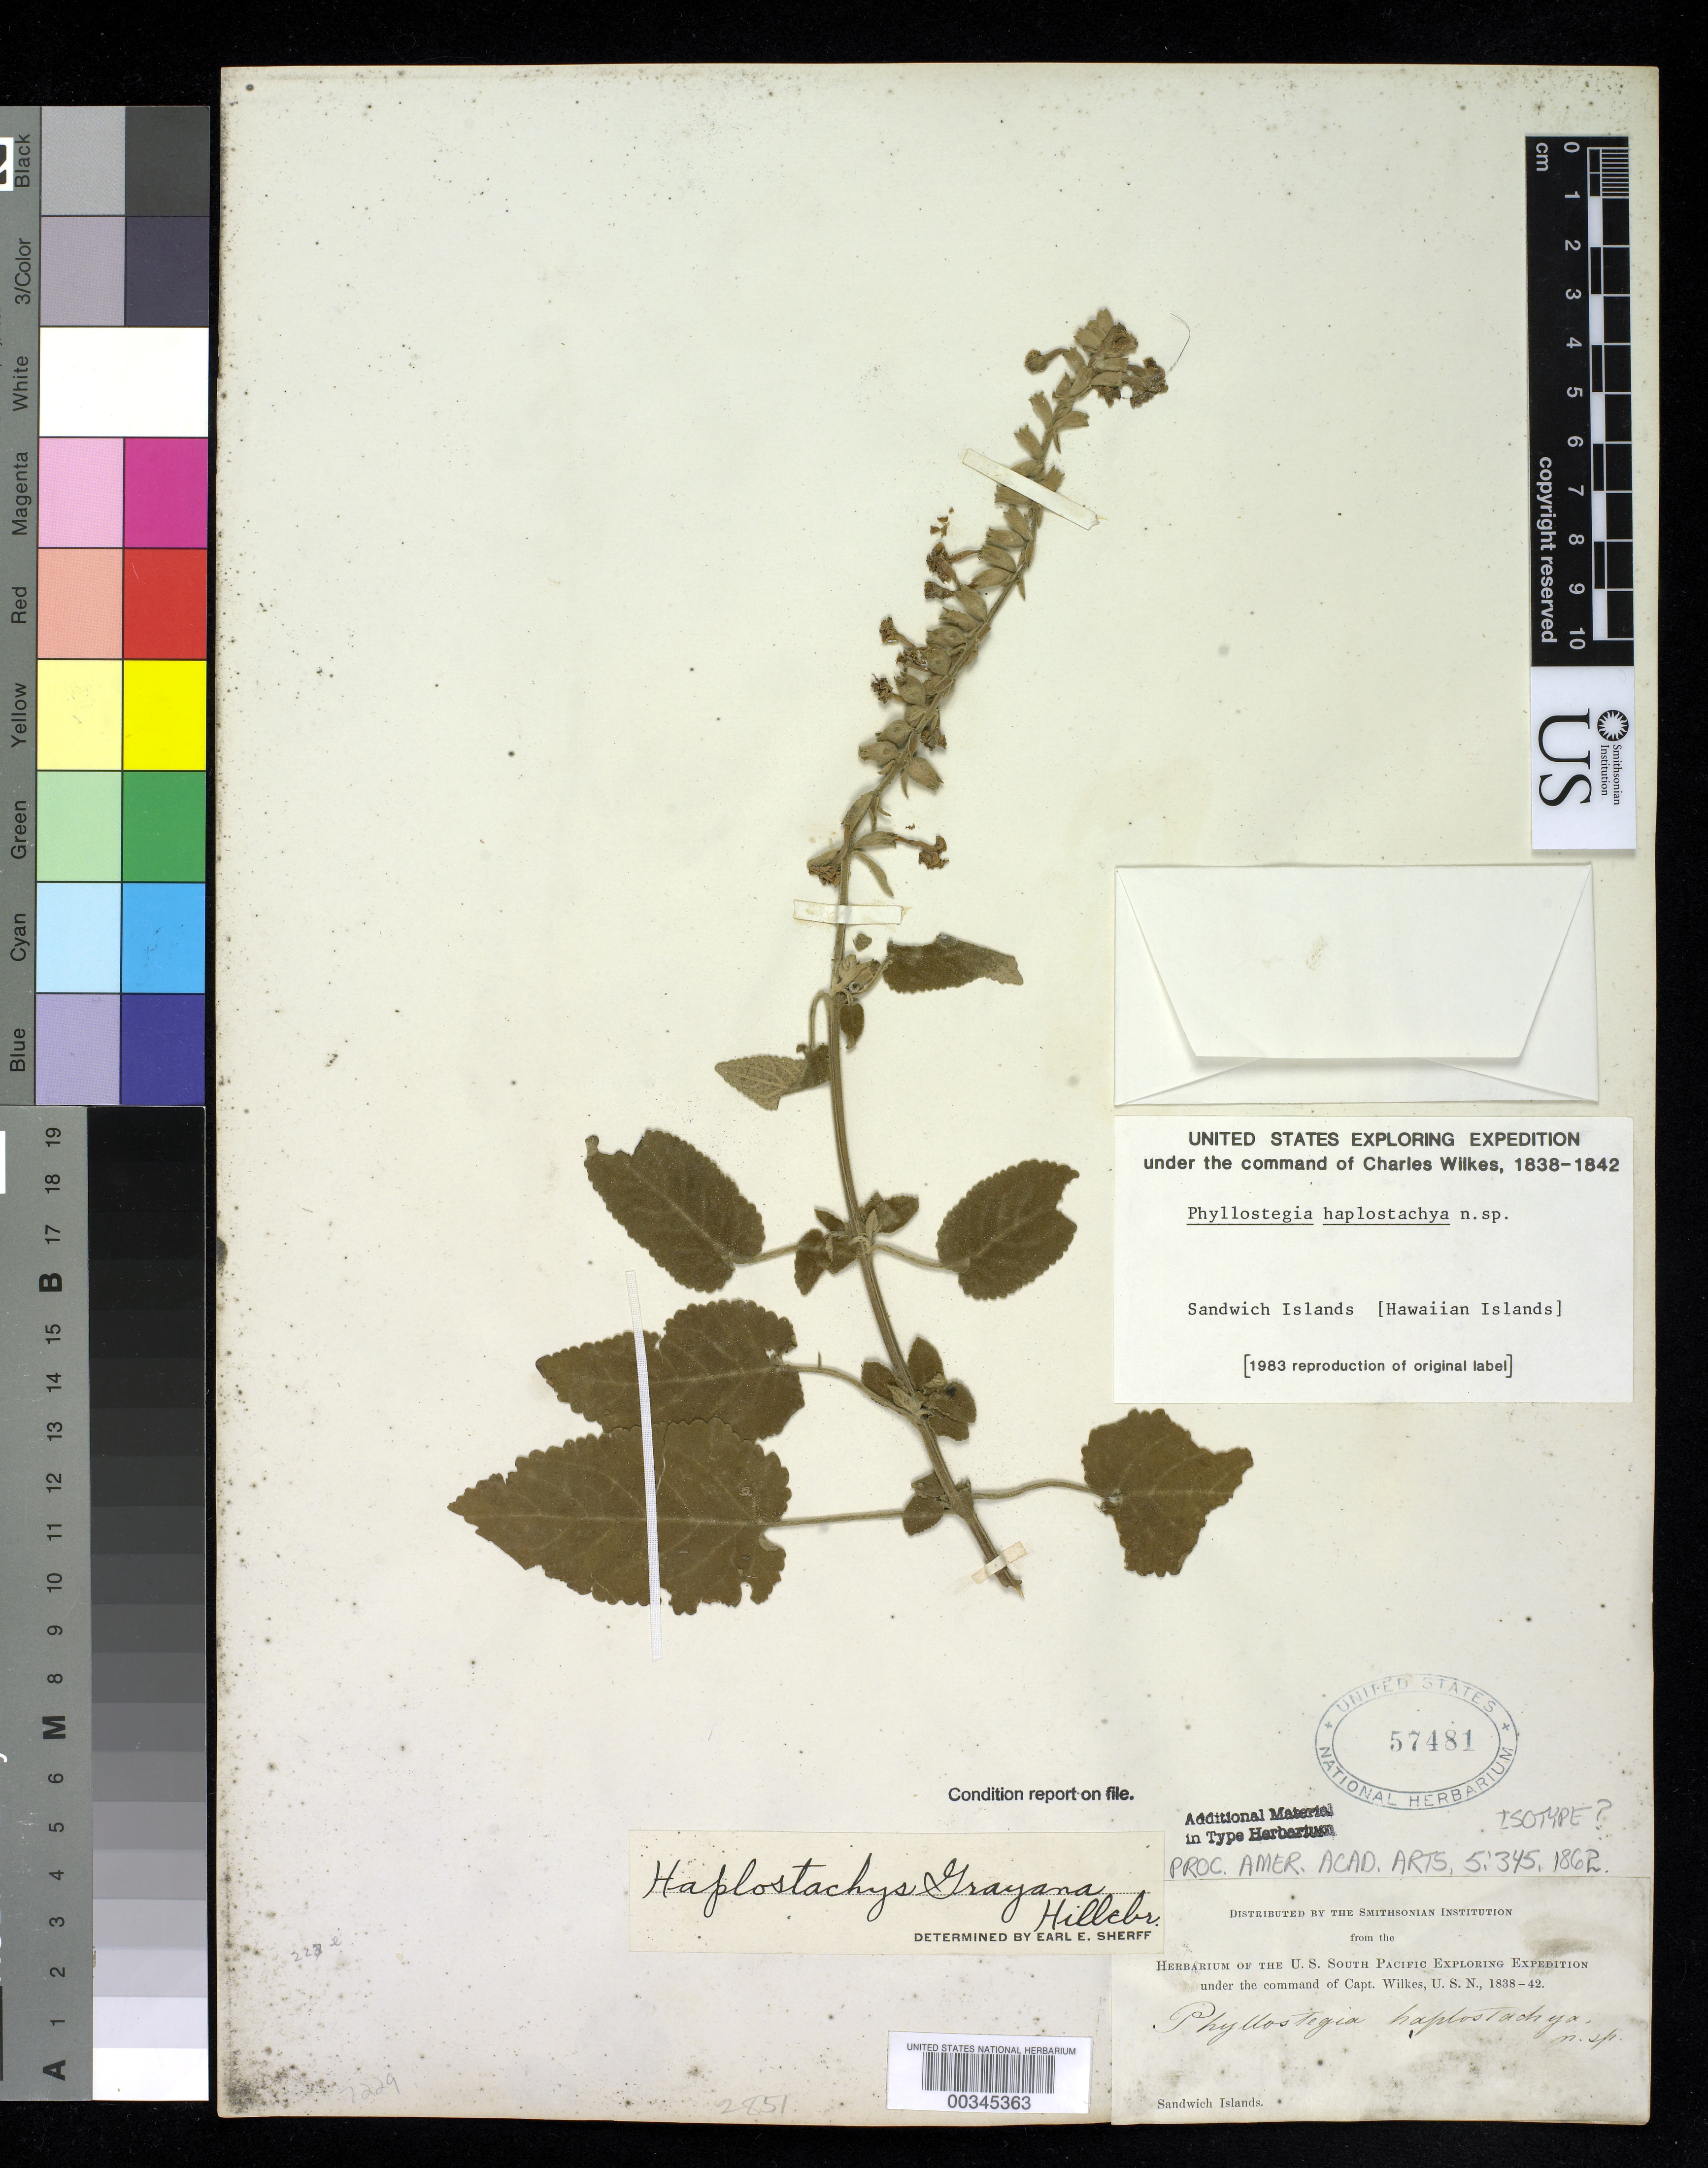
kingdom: Plantae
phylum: Tracheophyta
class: Magnoliopsida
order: Lamiales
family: Lamiaceae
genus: Haplostachys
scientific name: Haplostachys grayana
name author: Hillebr.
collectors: Wilkes Explor. Exped.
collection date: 1838/1842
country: United States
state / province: Hawaii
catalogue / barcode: US 57481